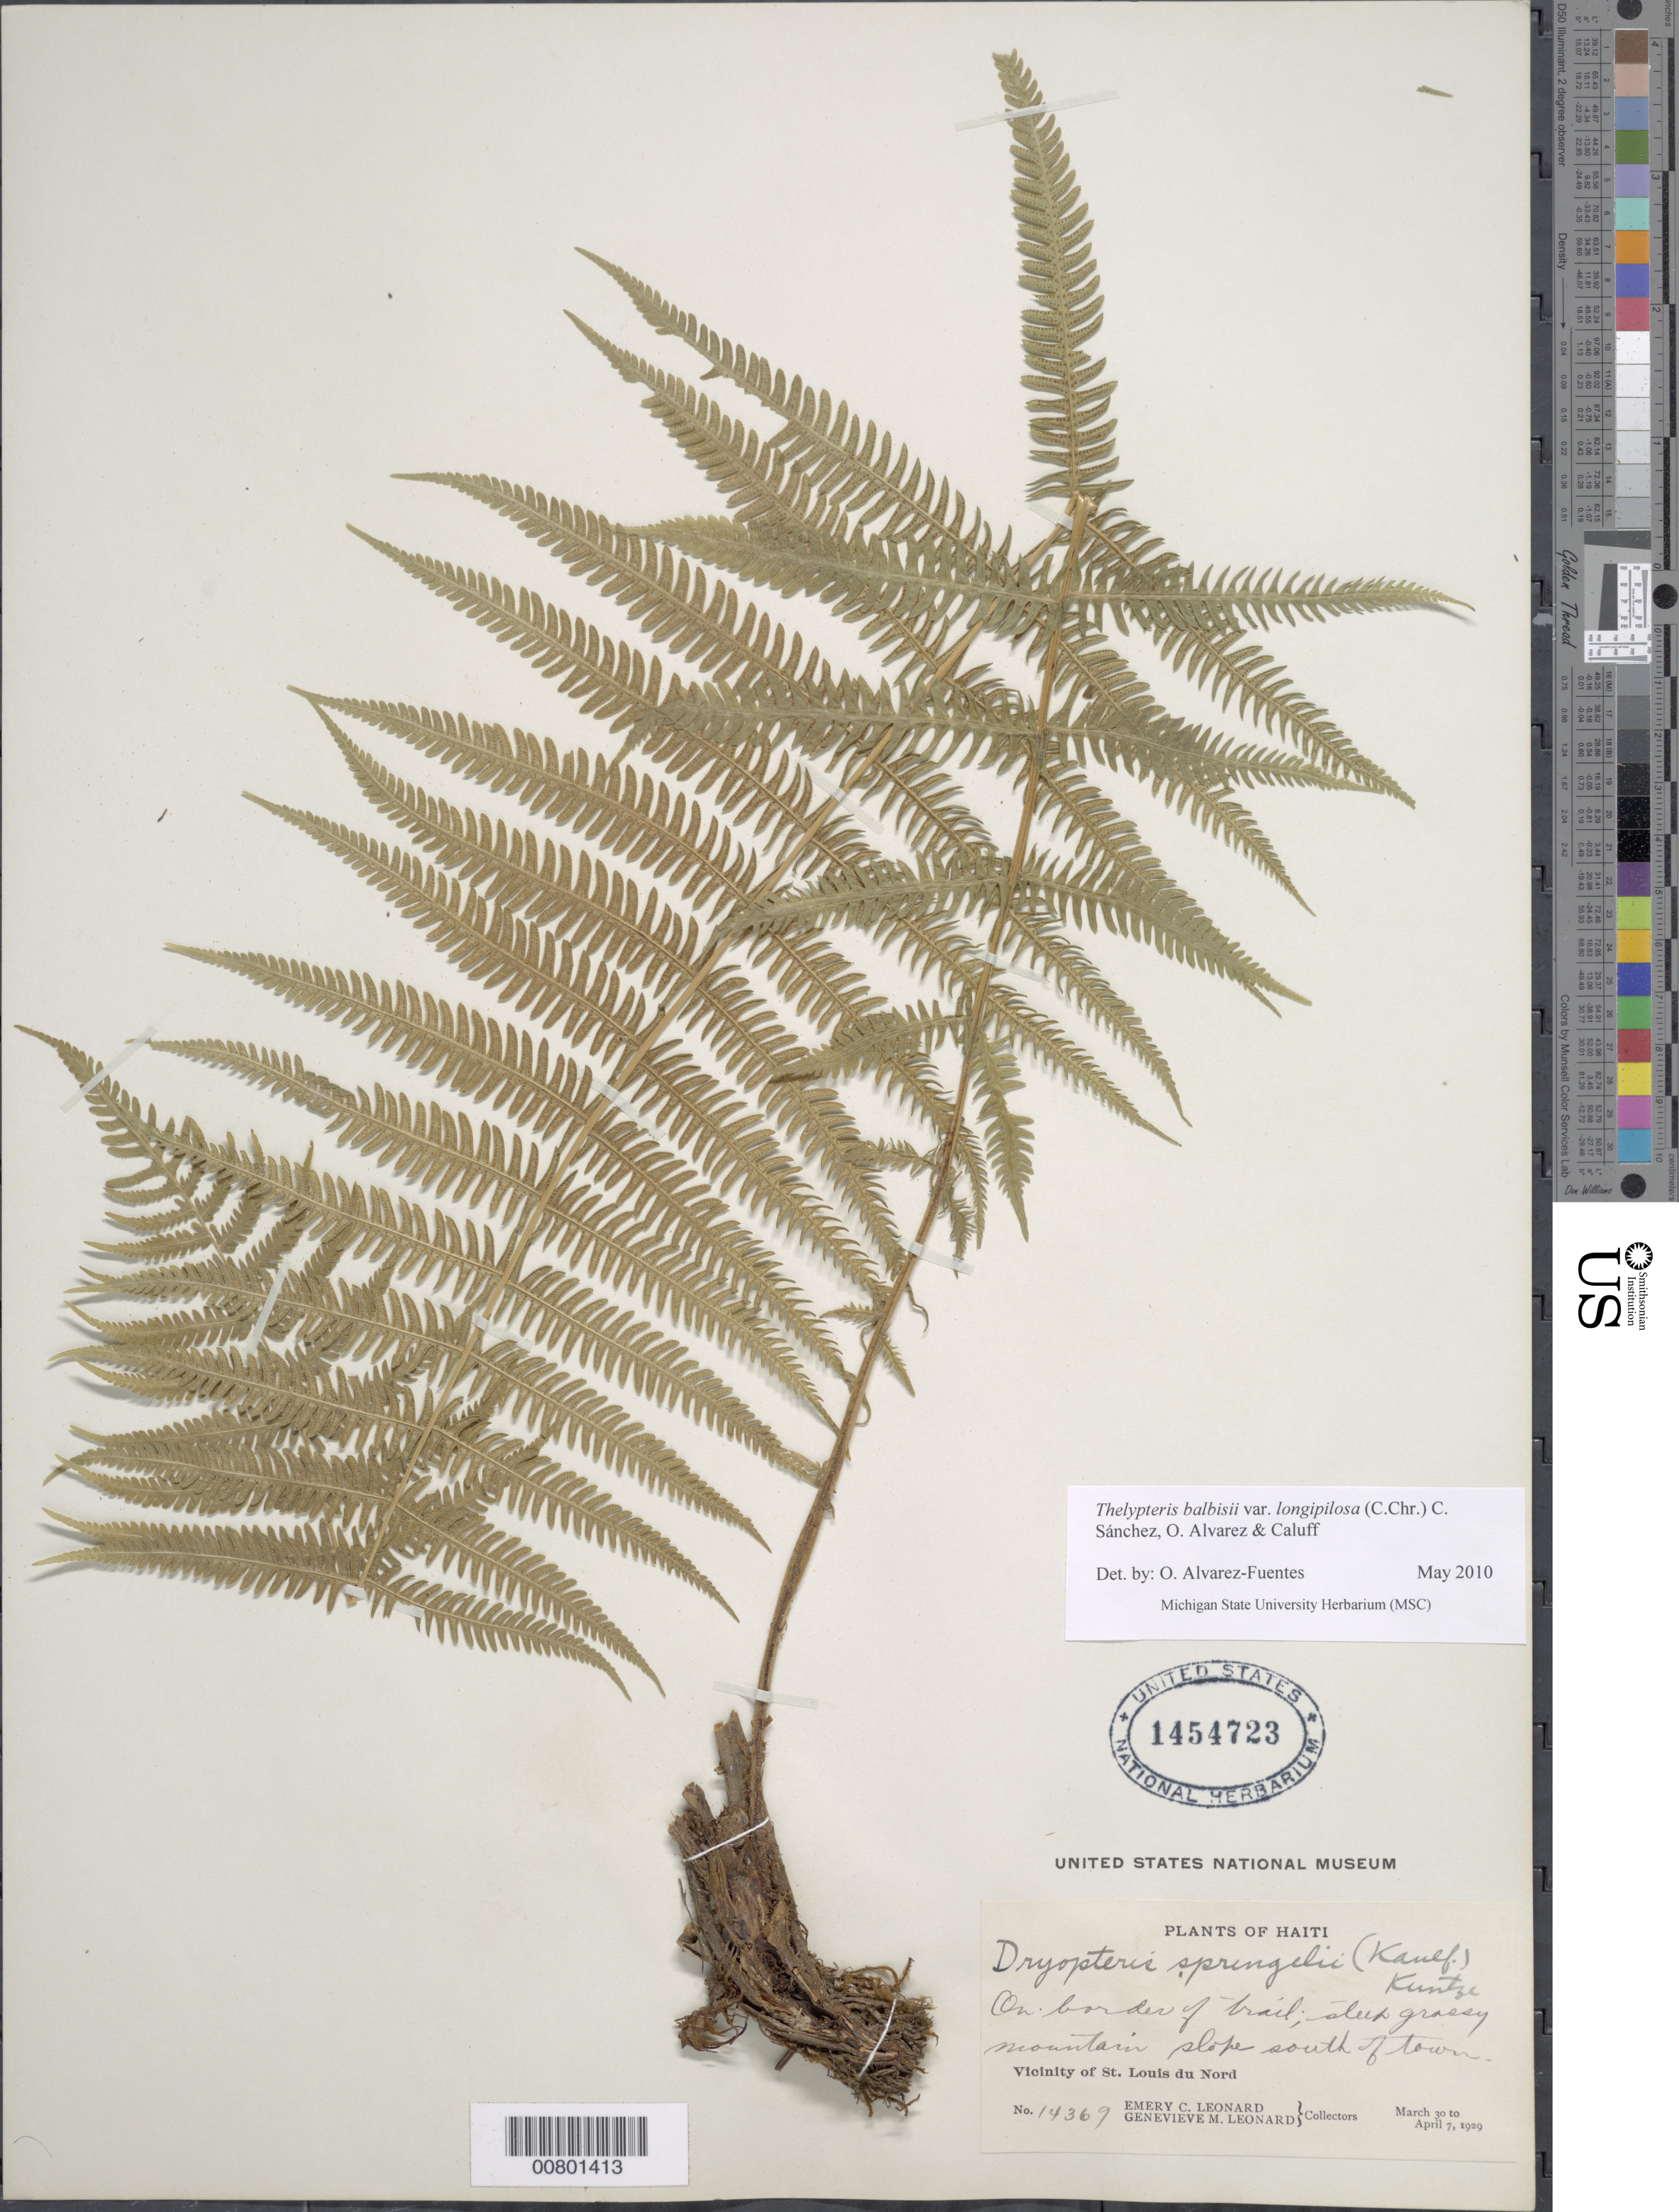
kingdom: Plantae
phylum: Tracheophyta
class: Polypodiopsida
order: Polypodiales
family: Thelypteridaceae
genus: Amauropelta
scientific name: Amauropelta balbisii (Spreng.) comb. nov., ined. 2015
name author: (Spreng.)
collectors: E. C. Leonard & G. M. Leonard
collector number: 14369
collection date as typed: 30 Mar 1929 to 07 Apr 1929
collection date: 1929-03-30/1929-04-07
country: Haiti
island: Hispaniola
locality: St. Louis du Nord, mountain S of town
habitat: Along trail on steep grassy mountain slope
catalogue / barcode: US 1454723